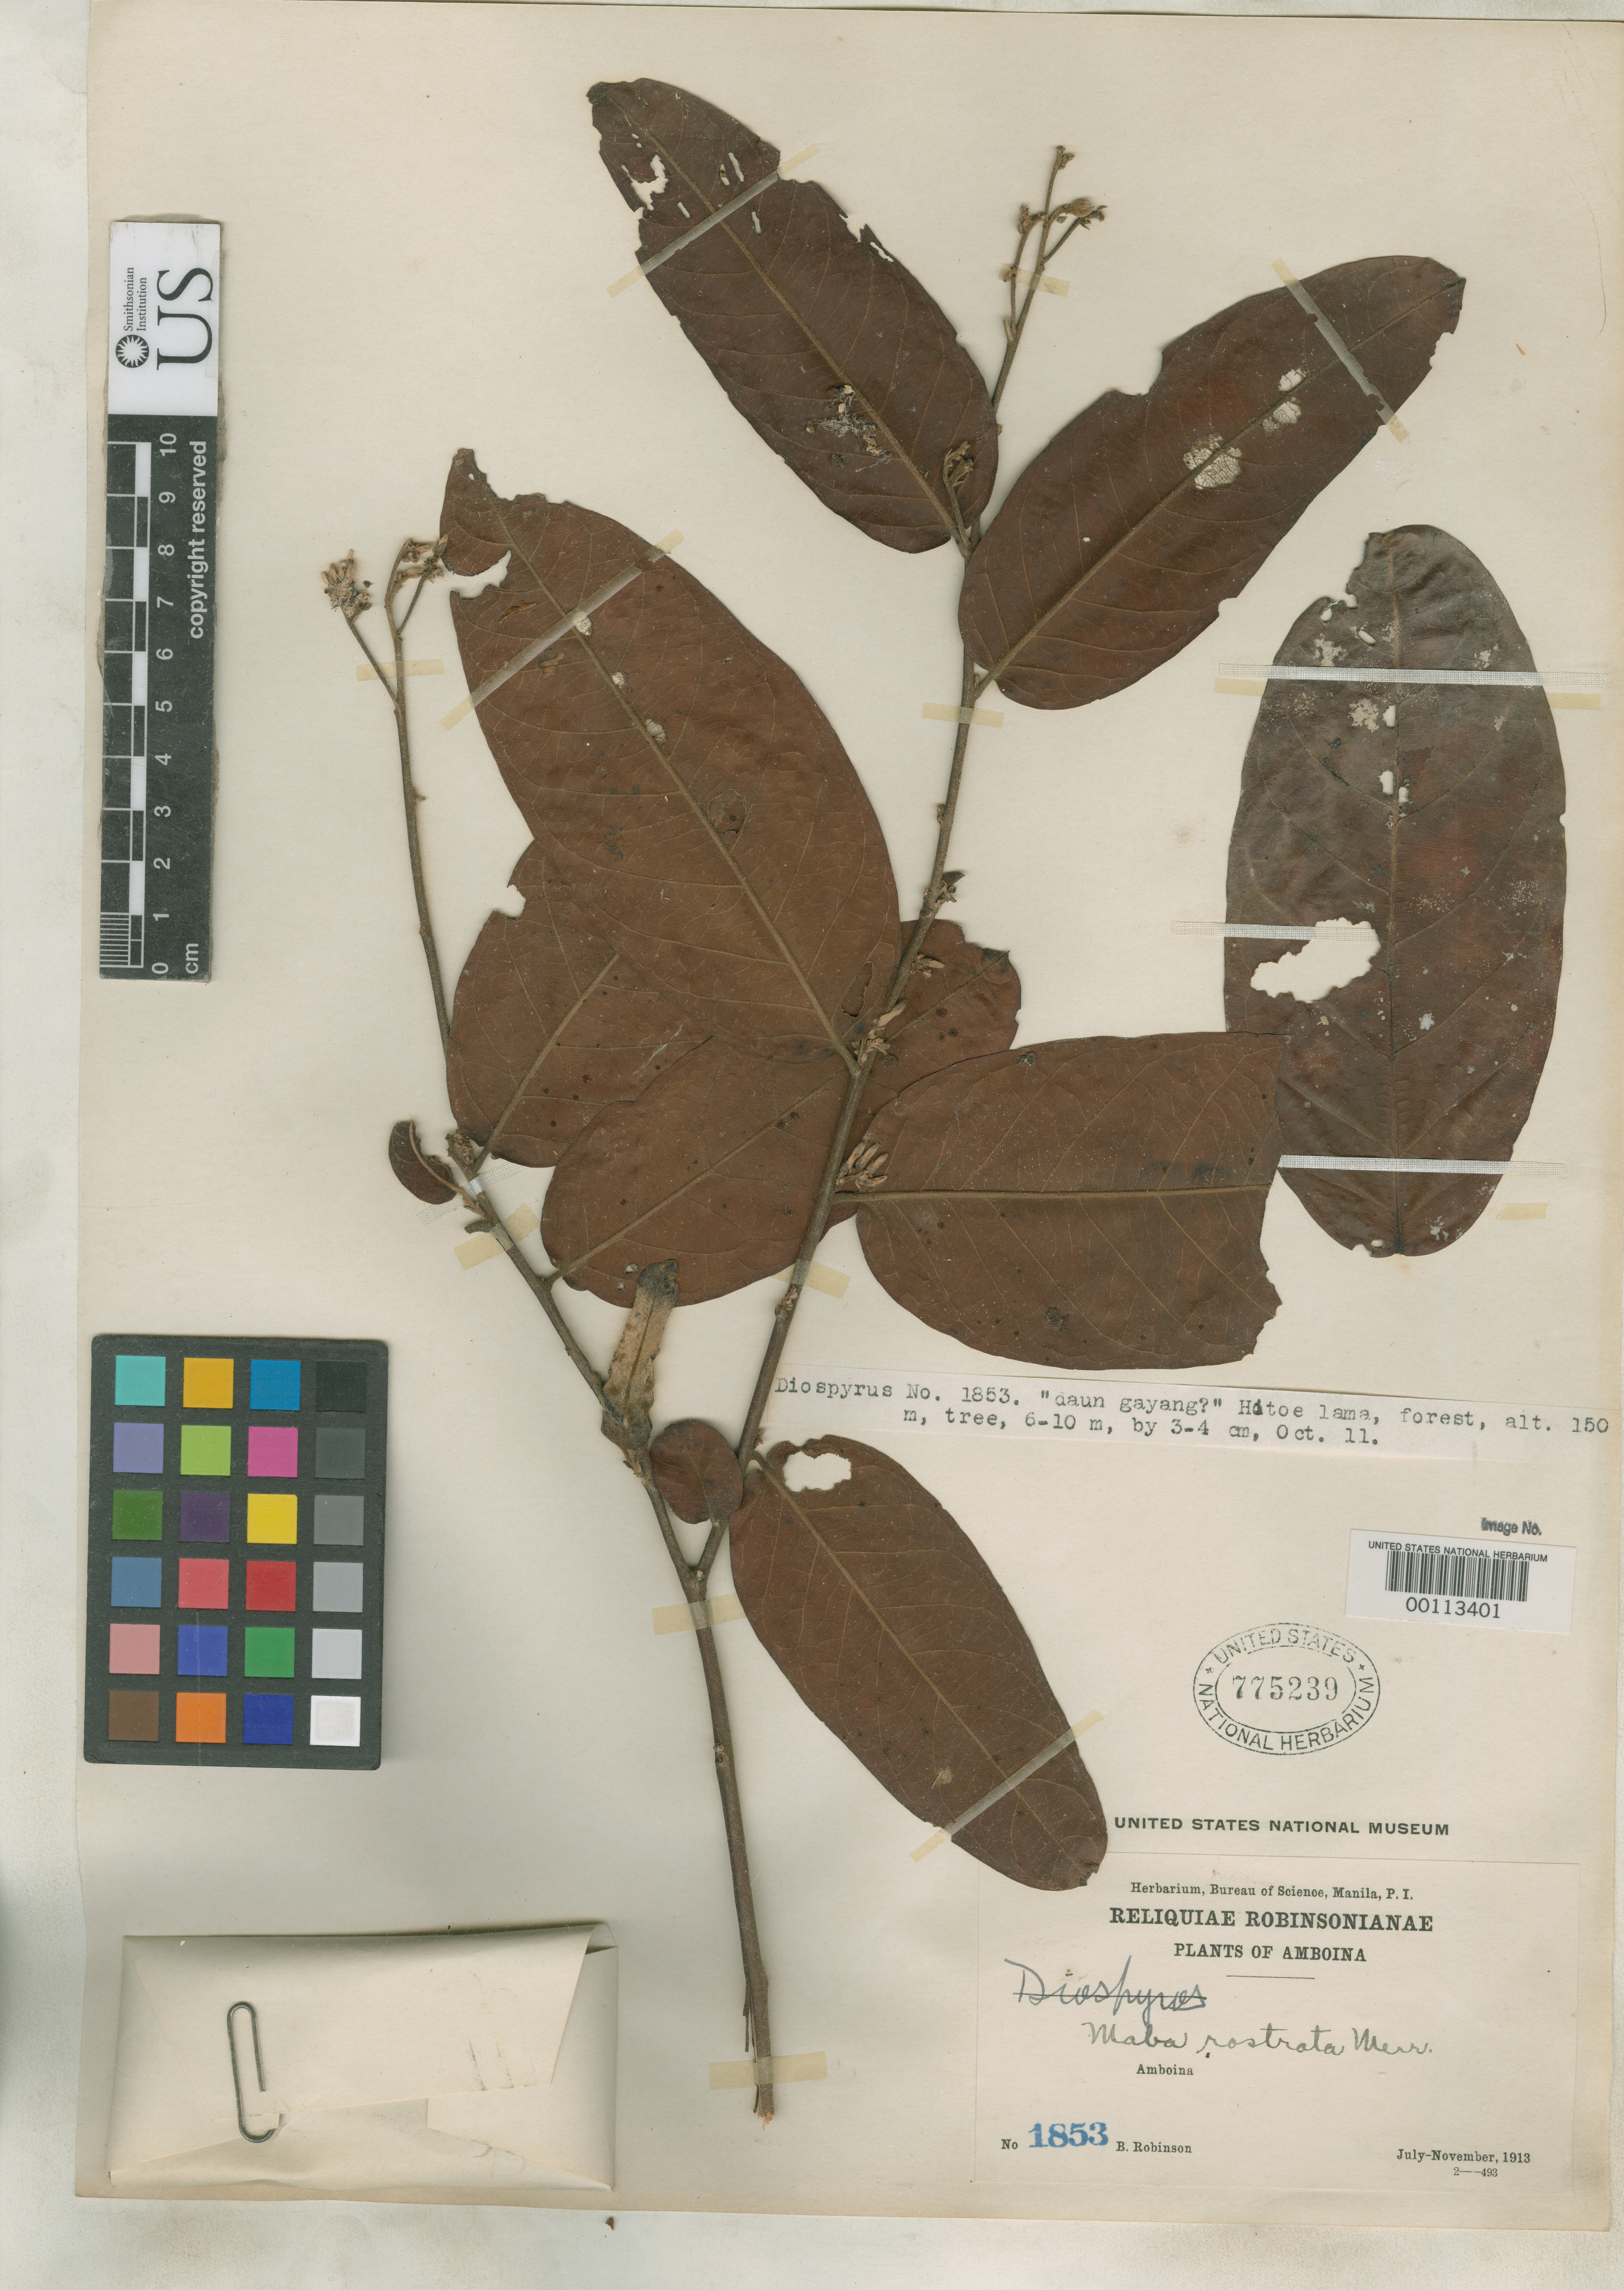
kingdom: Plantae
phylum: Tracheophyta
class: Magnoliopsida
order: Ericales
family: Ebenaceae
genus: Maba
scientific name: Maba rostrata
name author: Merr.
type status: Isotype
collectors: C. Robinson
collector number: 1853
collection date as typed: Oct 1913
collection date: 1913-10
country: Indonesia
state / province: Maluku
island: Amboina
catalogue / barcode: US 775239